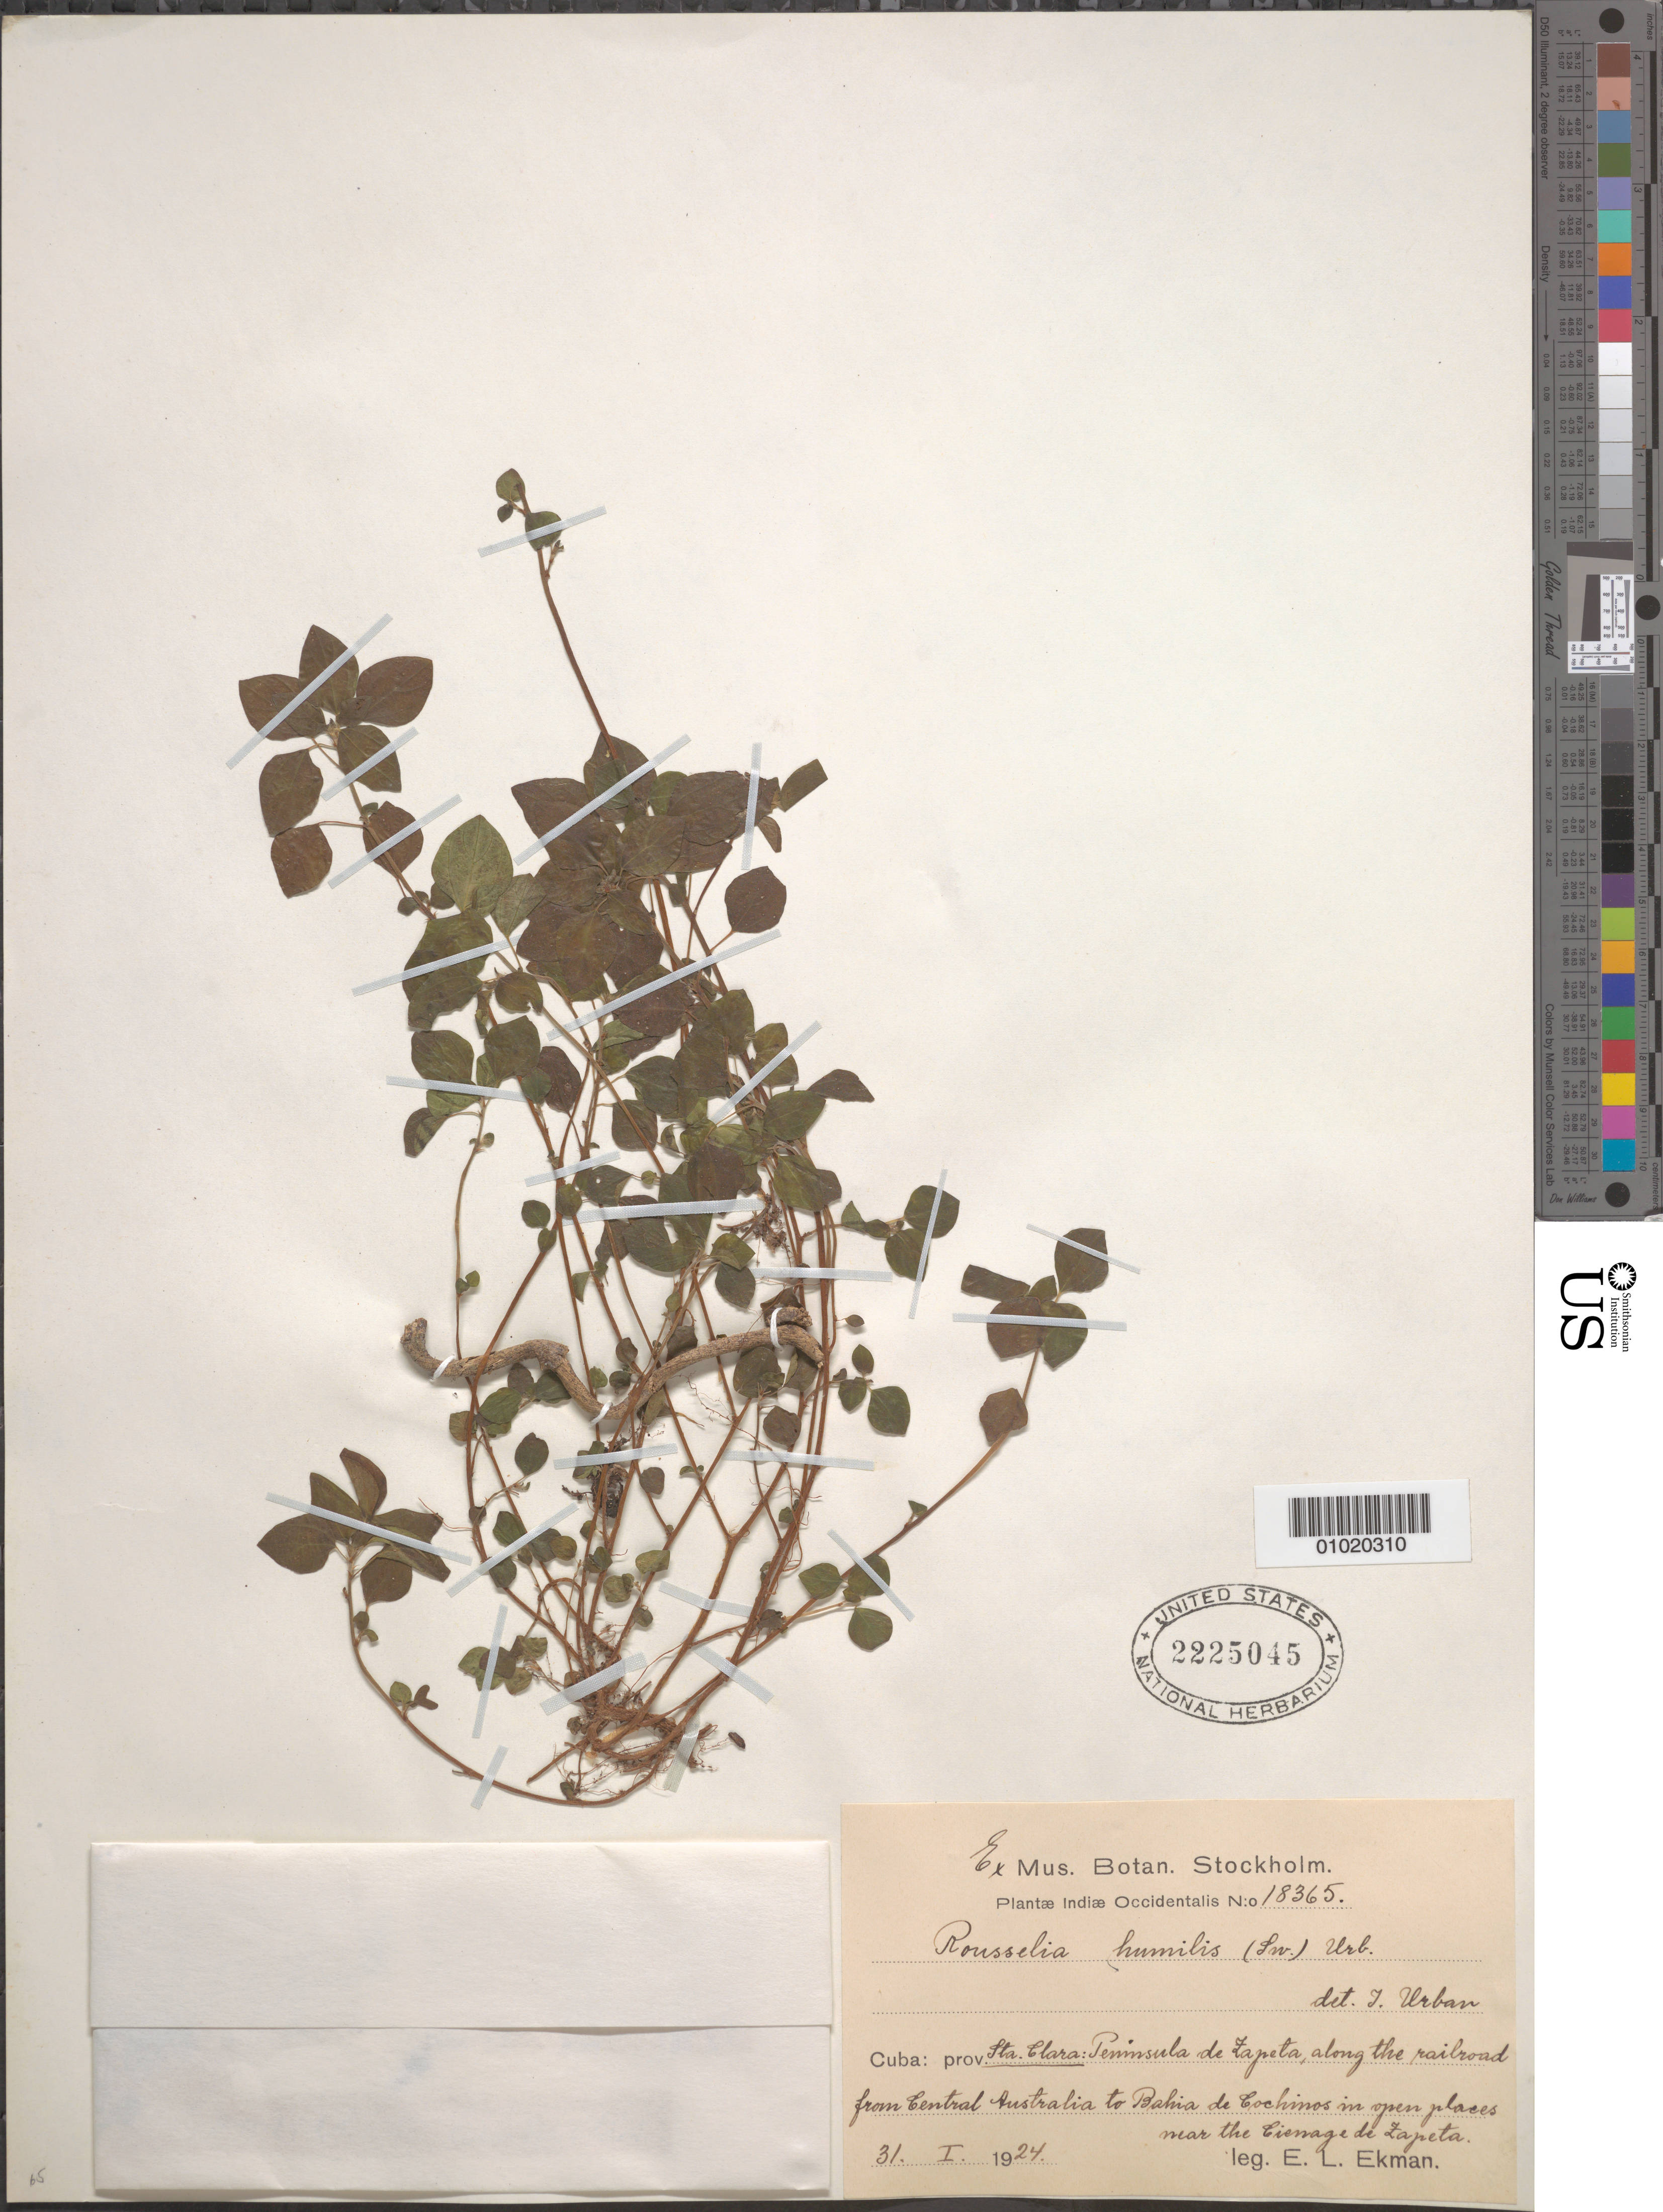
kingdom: Plantae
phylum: Tracheophyta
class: Magnoliopsida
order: Rosales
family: Urticaceae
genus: Rousselia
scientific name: Rousselia humilis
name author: (Sw.) Urb.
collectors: E. L. Ekman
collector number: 18365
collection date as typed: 31 Jan 1924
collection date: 1924-01-31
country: Cuba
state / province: Villa Clara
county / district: Santa Clara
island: Cuba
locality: Peninsula de Lapeta, along the railroad from Central Australia to Balina de Cochinos in open places near the Cienage de Lapeta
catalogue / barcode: US 2225045